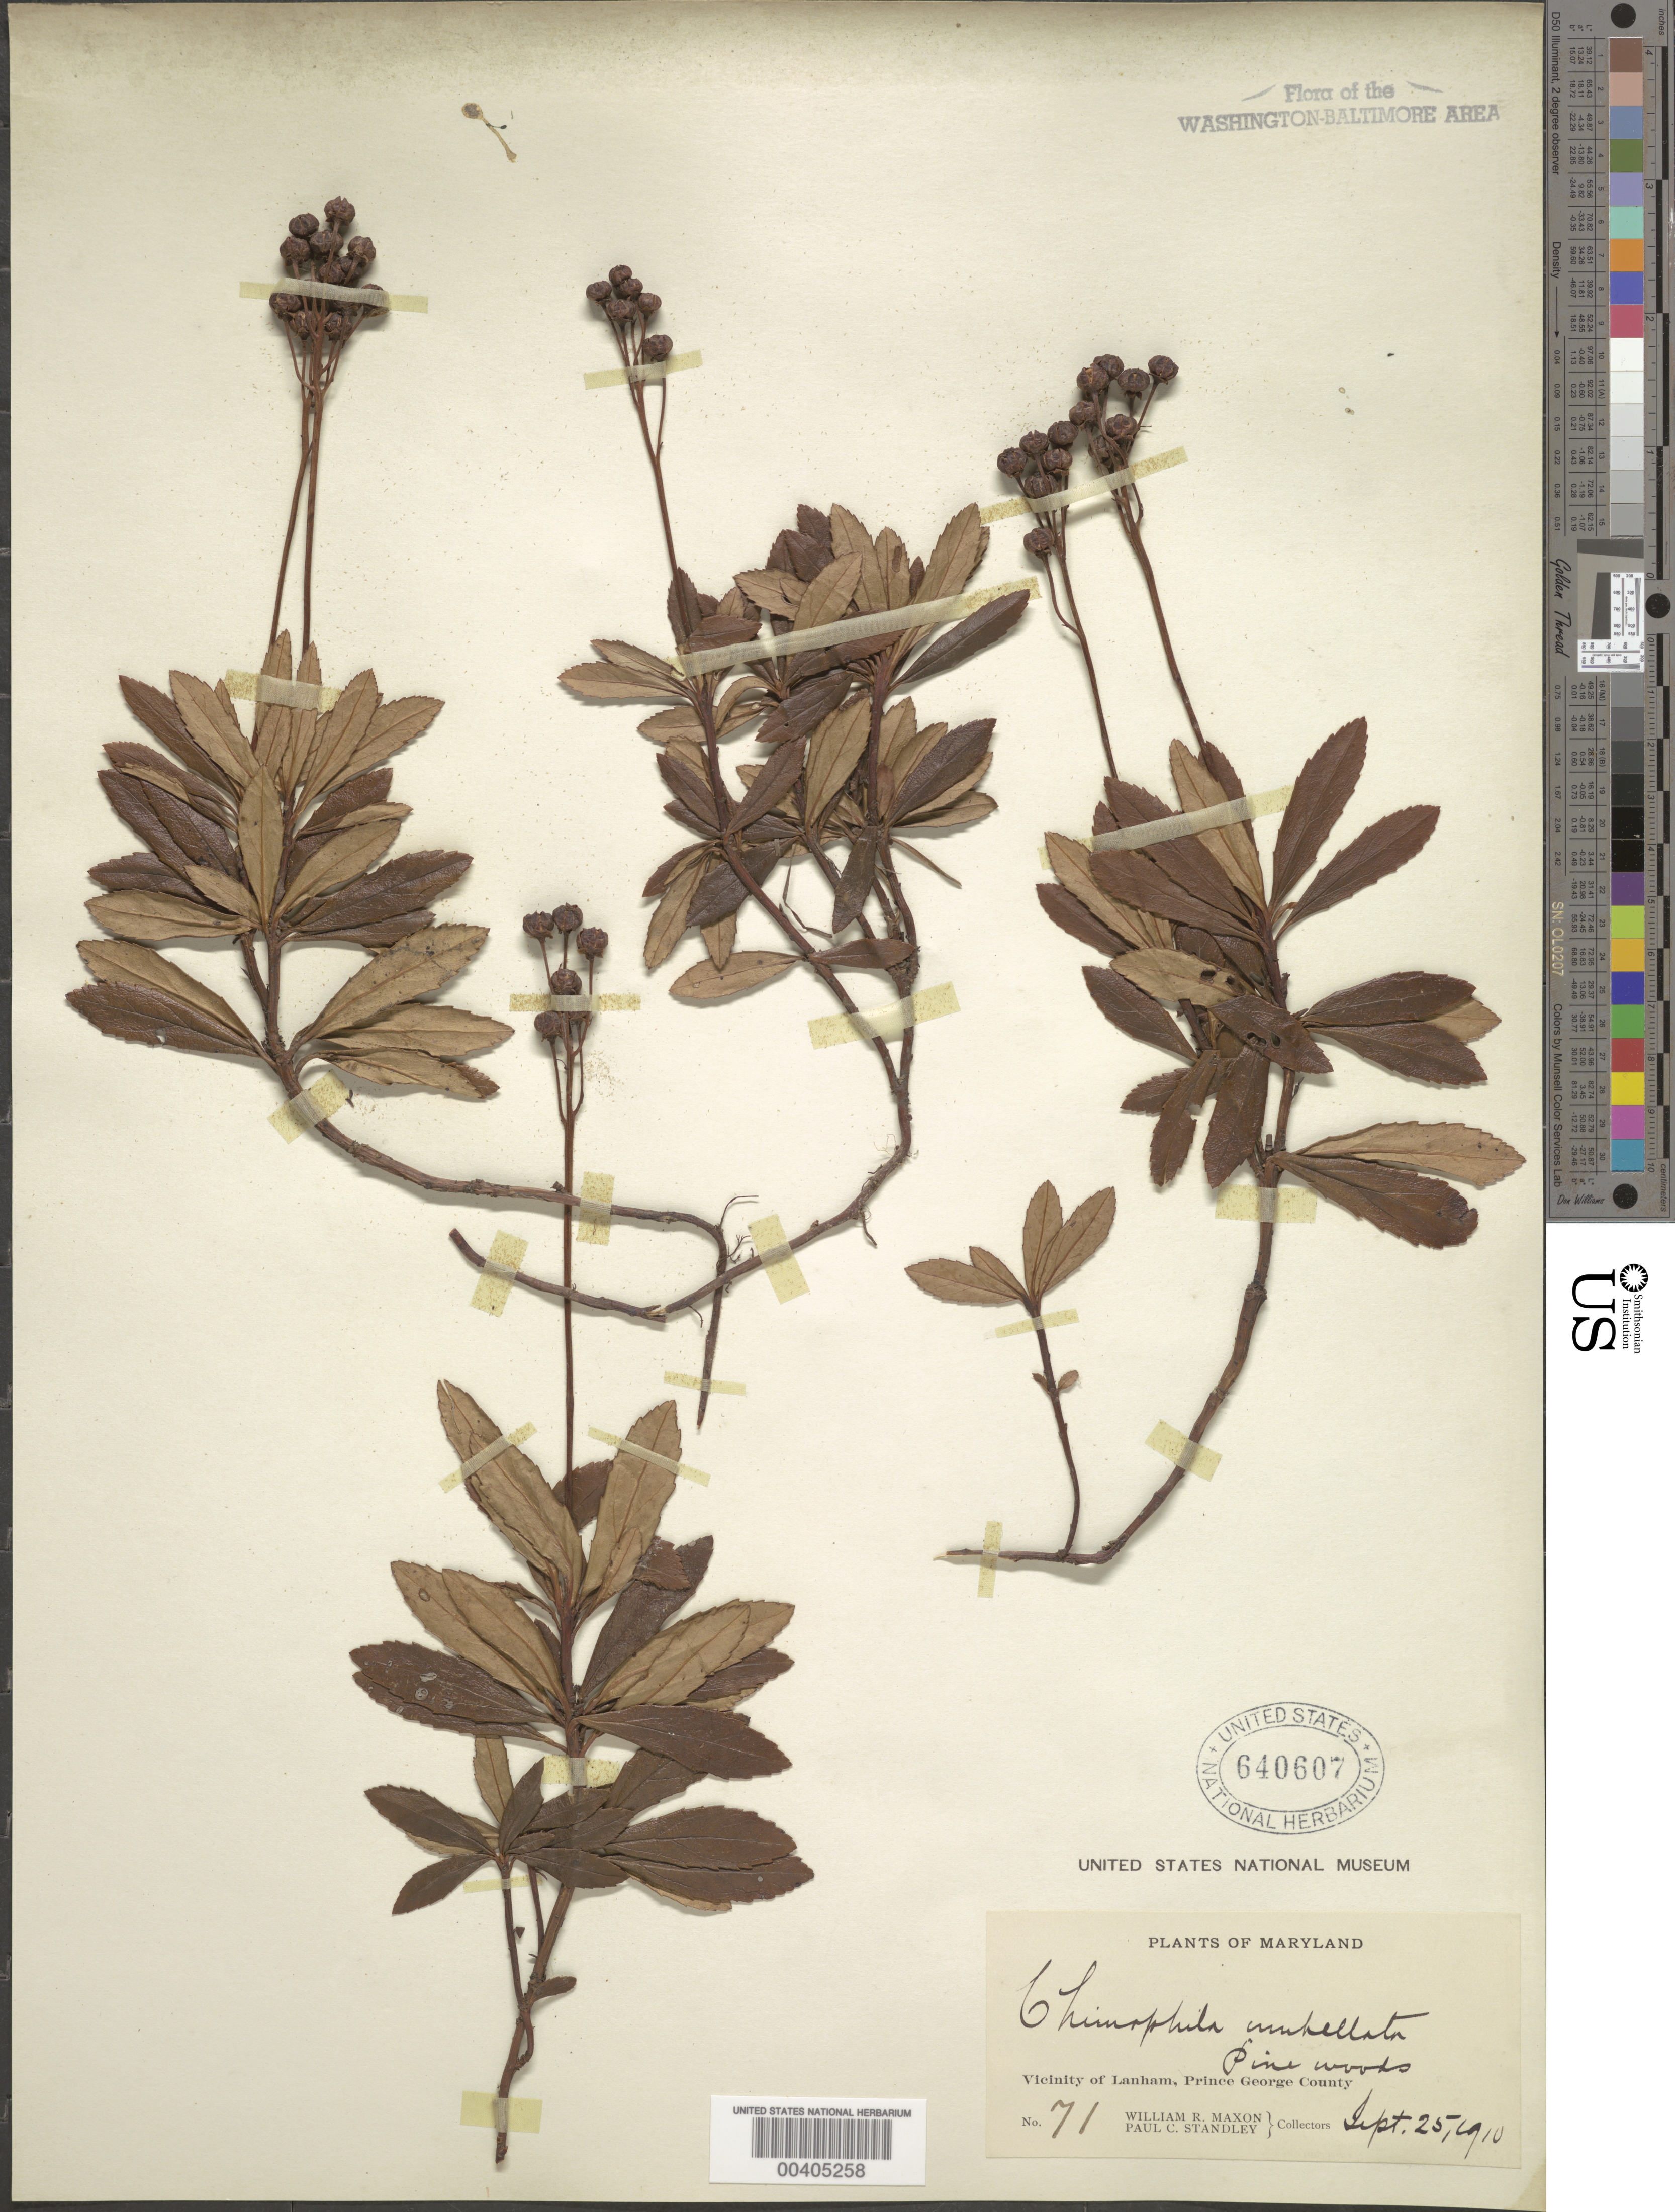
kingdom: Plantae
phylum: Tracheophyta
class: Magnoliopsida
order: Ericales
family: Ericaceae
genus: Chimaphila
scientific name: Chimaphila umbellata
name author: (L.) W.P.C. Barton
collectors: W. R. Maxon & P. C. Standley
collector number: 71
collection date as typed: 25 Sep 1910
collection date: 1910-09-25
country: United States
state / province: Maryland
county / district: Prince George's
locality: Lanham vicinity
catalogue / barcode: US 640607